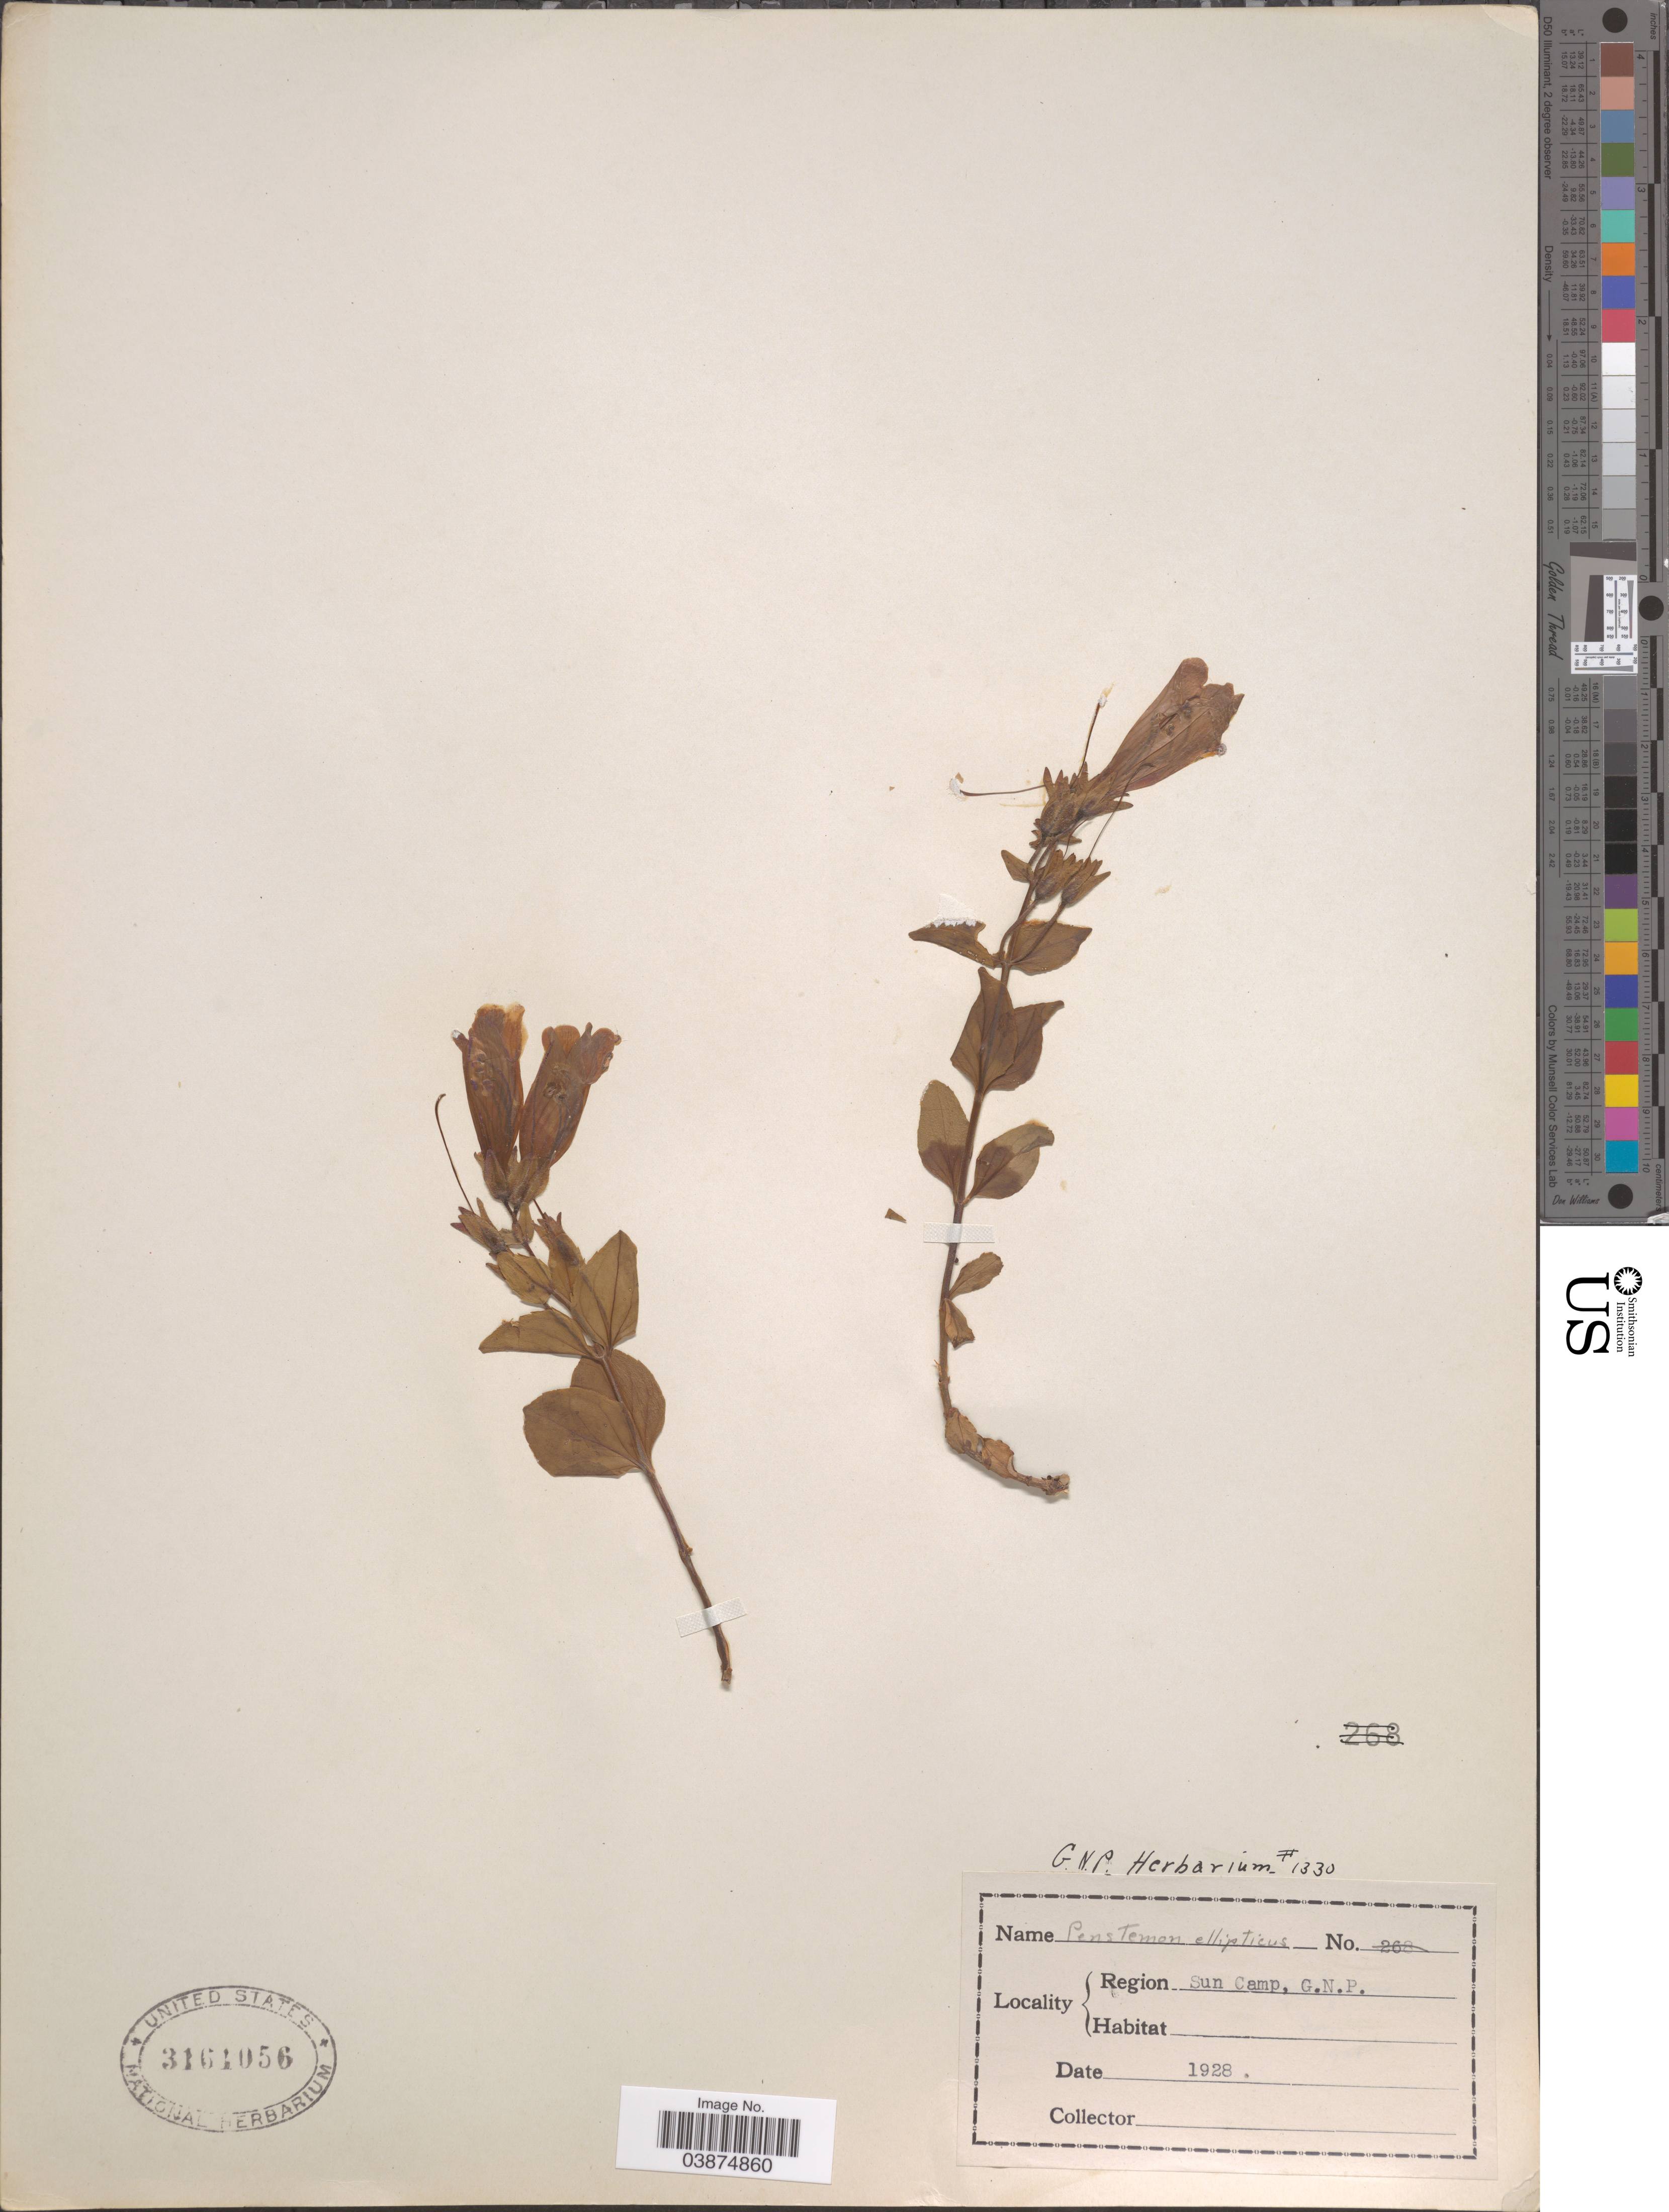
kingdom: Plantae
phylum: Tracheophyta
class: Magnoliopsida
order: Lamiales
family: Plantaginaceae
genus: Penstemon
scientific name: Penstemon ellipticus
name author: Greene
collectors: ex herb. G. N. P.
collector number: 1330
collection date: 1928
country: United States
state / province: Montana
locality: Region Sun Camp, G.N.P.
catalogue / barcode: US 3161056